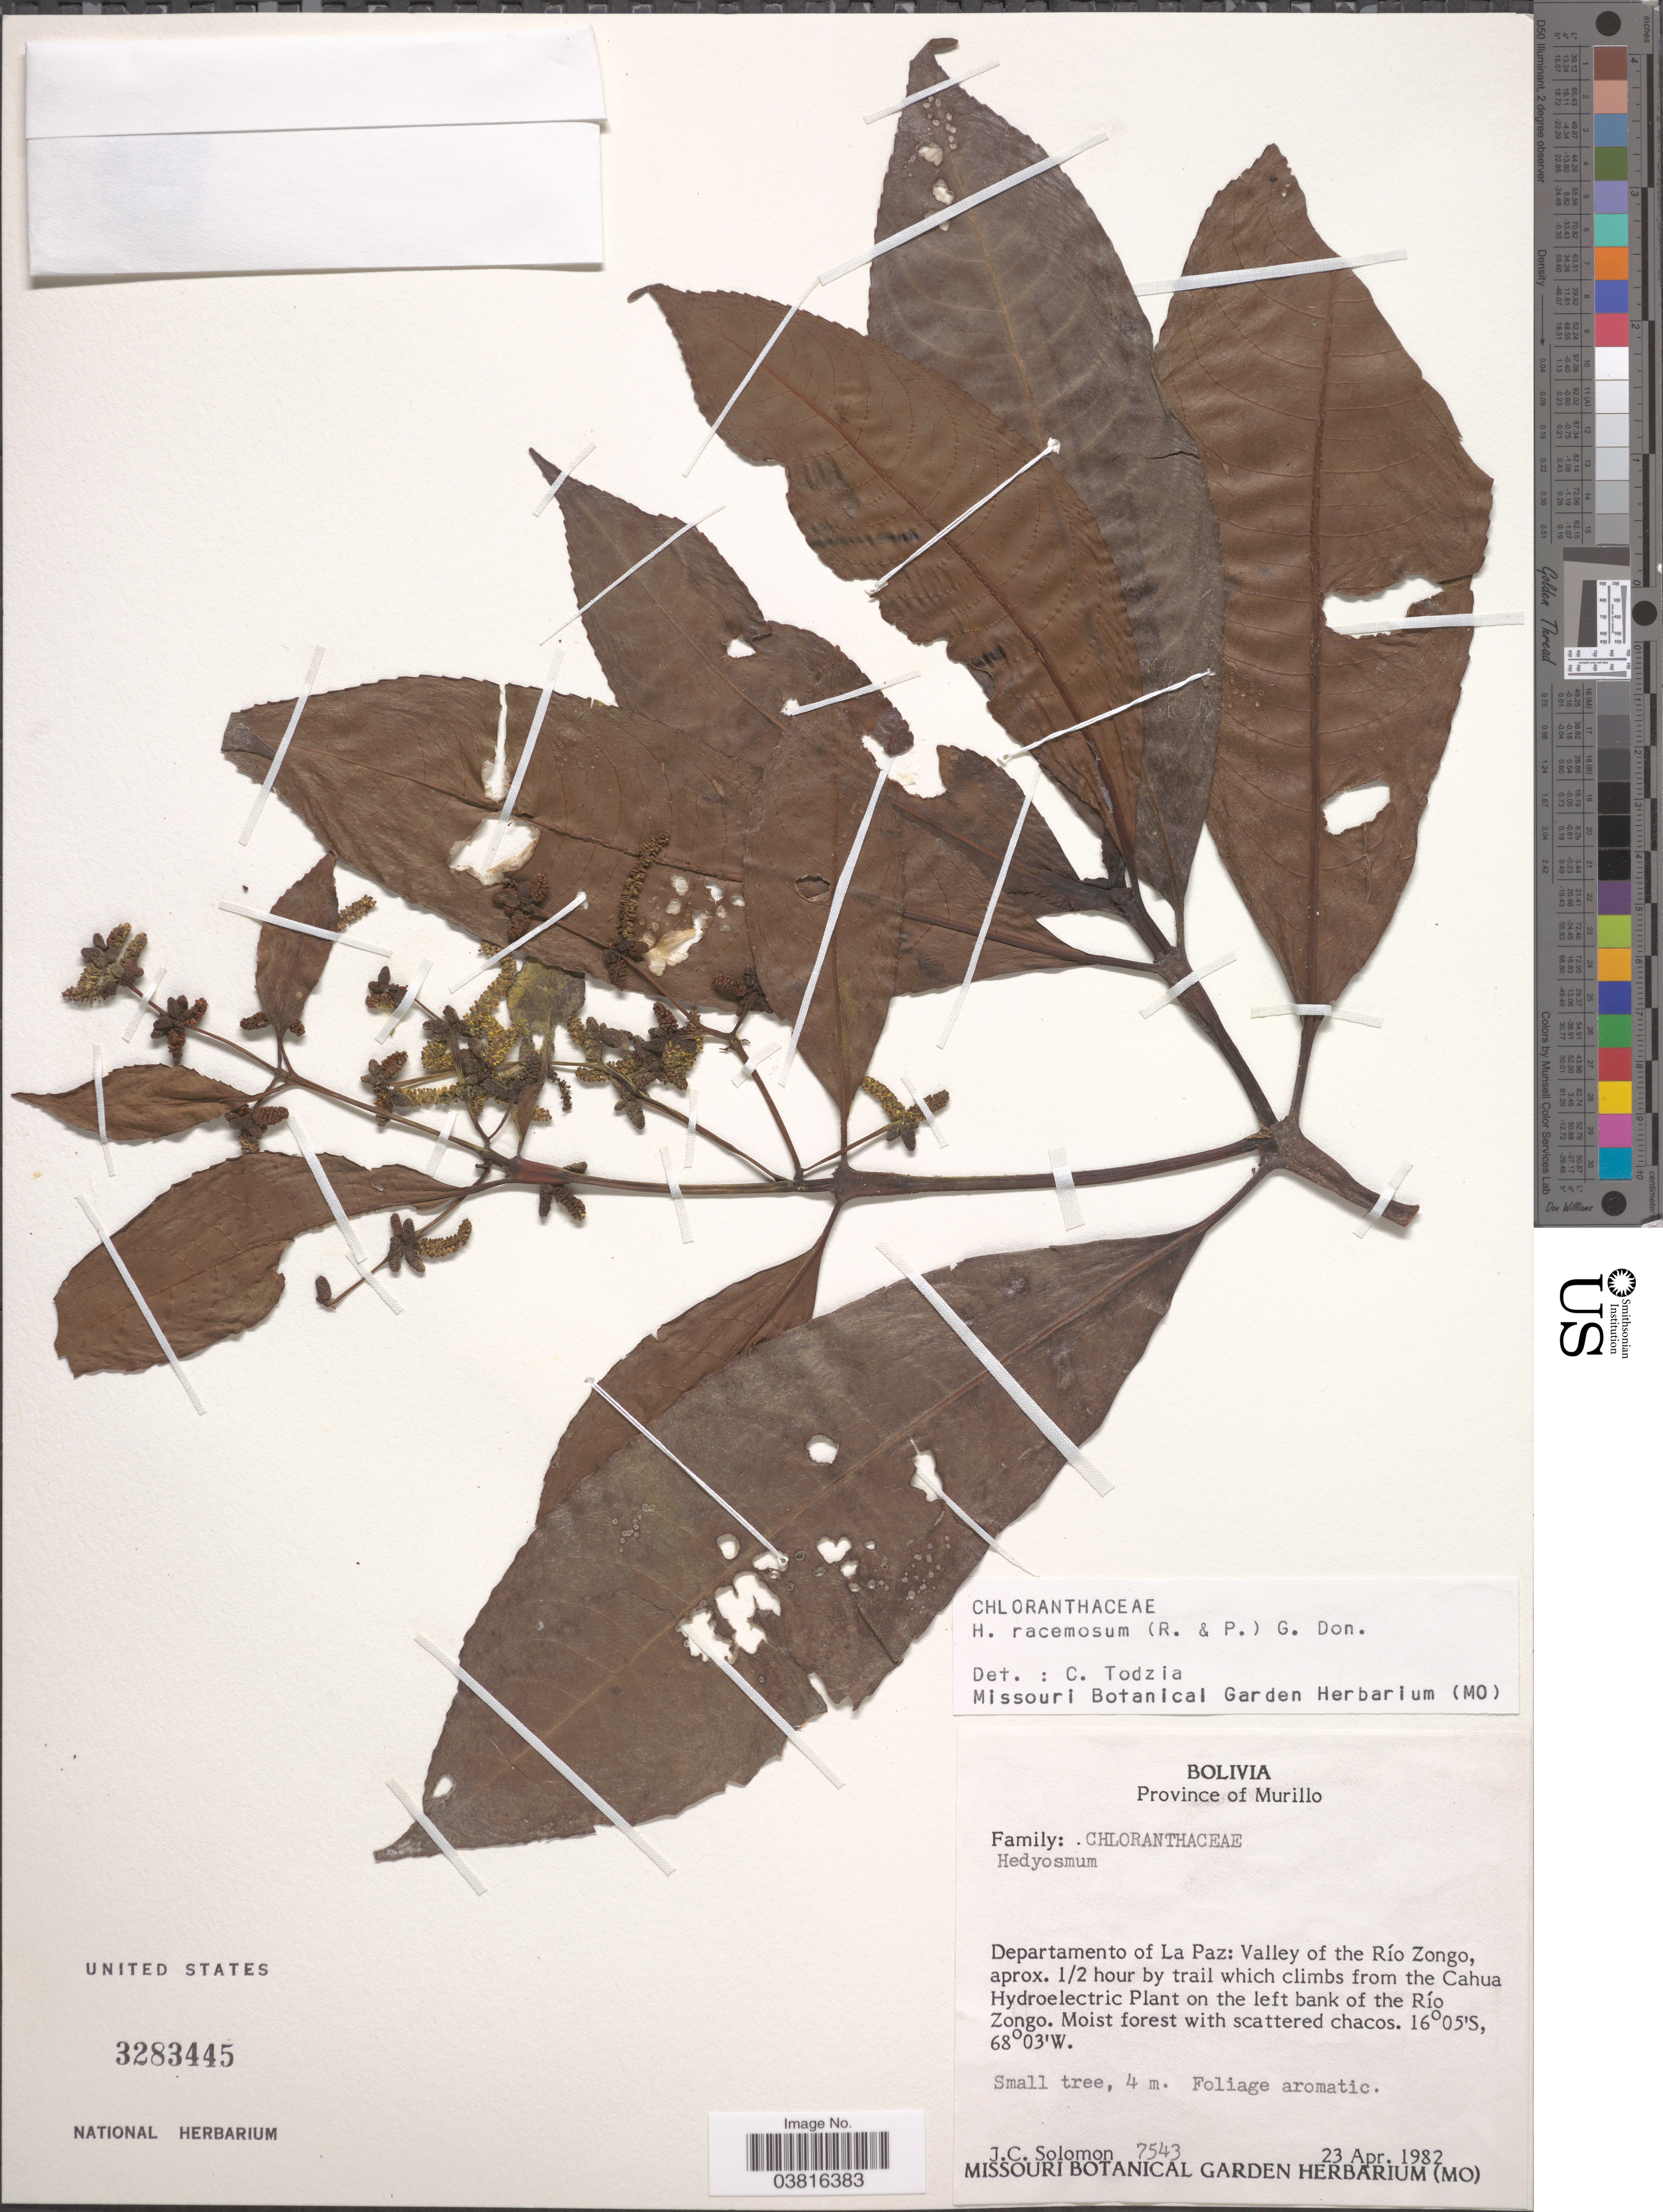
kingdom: Plantae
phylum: Tracheophyta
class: Magnoliopsida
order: Chloranthales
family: Chloranthaceae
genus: Hedyosmum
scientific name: Hedyosmum racemosum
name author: (Ruiz & Pav.) G. Don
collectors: J. C. Solomon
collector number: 7543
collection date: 1982-04-23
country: Bolivia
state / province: La Paz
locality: Province of Murillo. Departamento of La Paz: Valley of the Río Zongo, aprox. 1/2 hour by trail. On the left bank of the Río Zongo.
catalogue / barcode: US 3283445